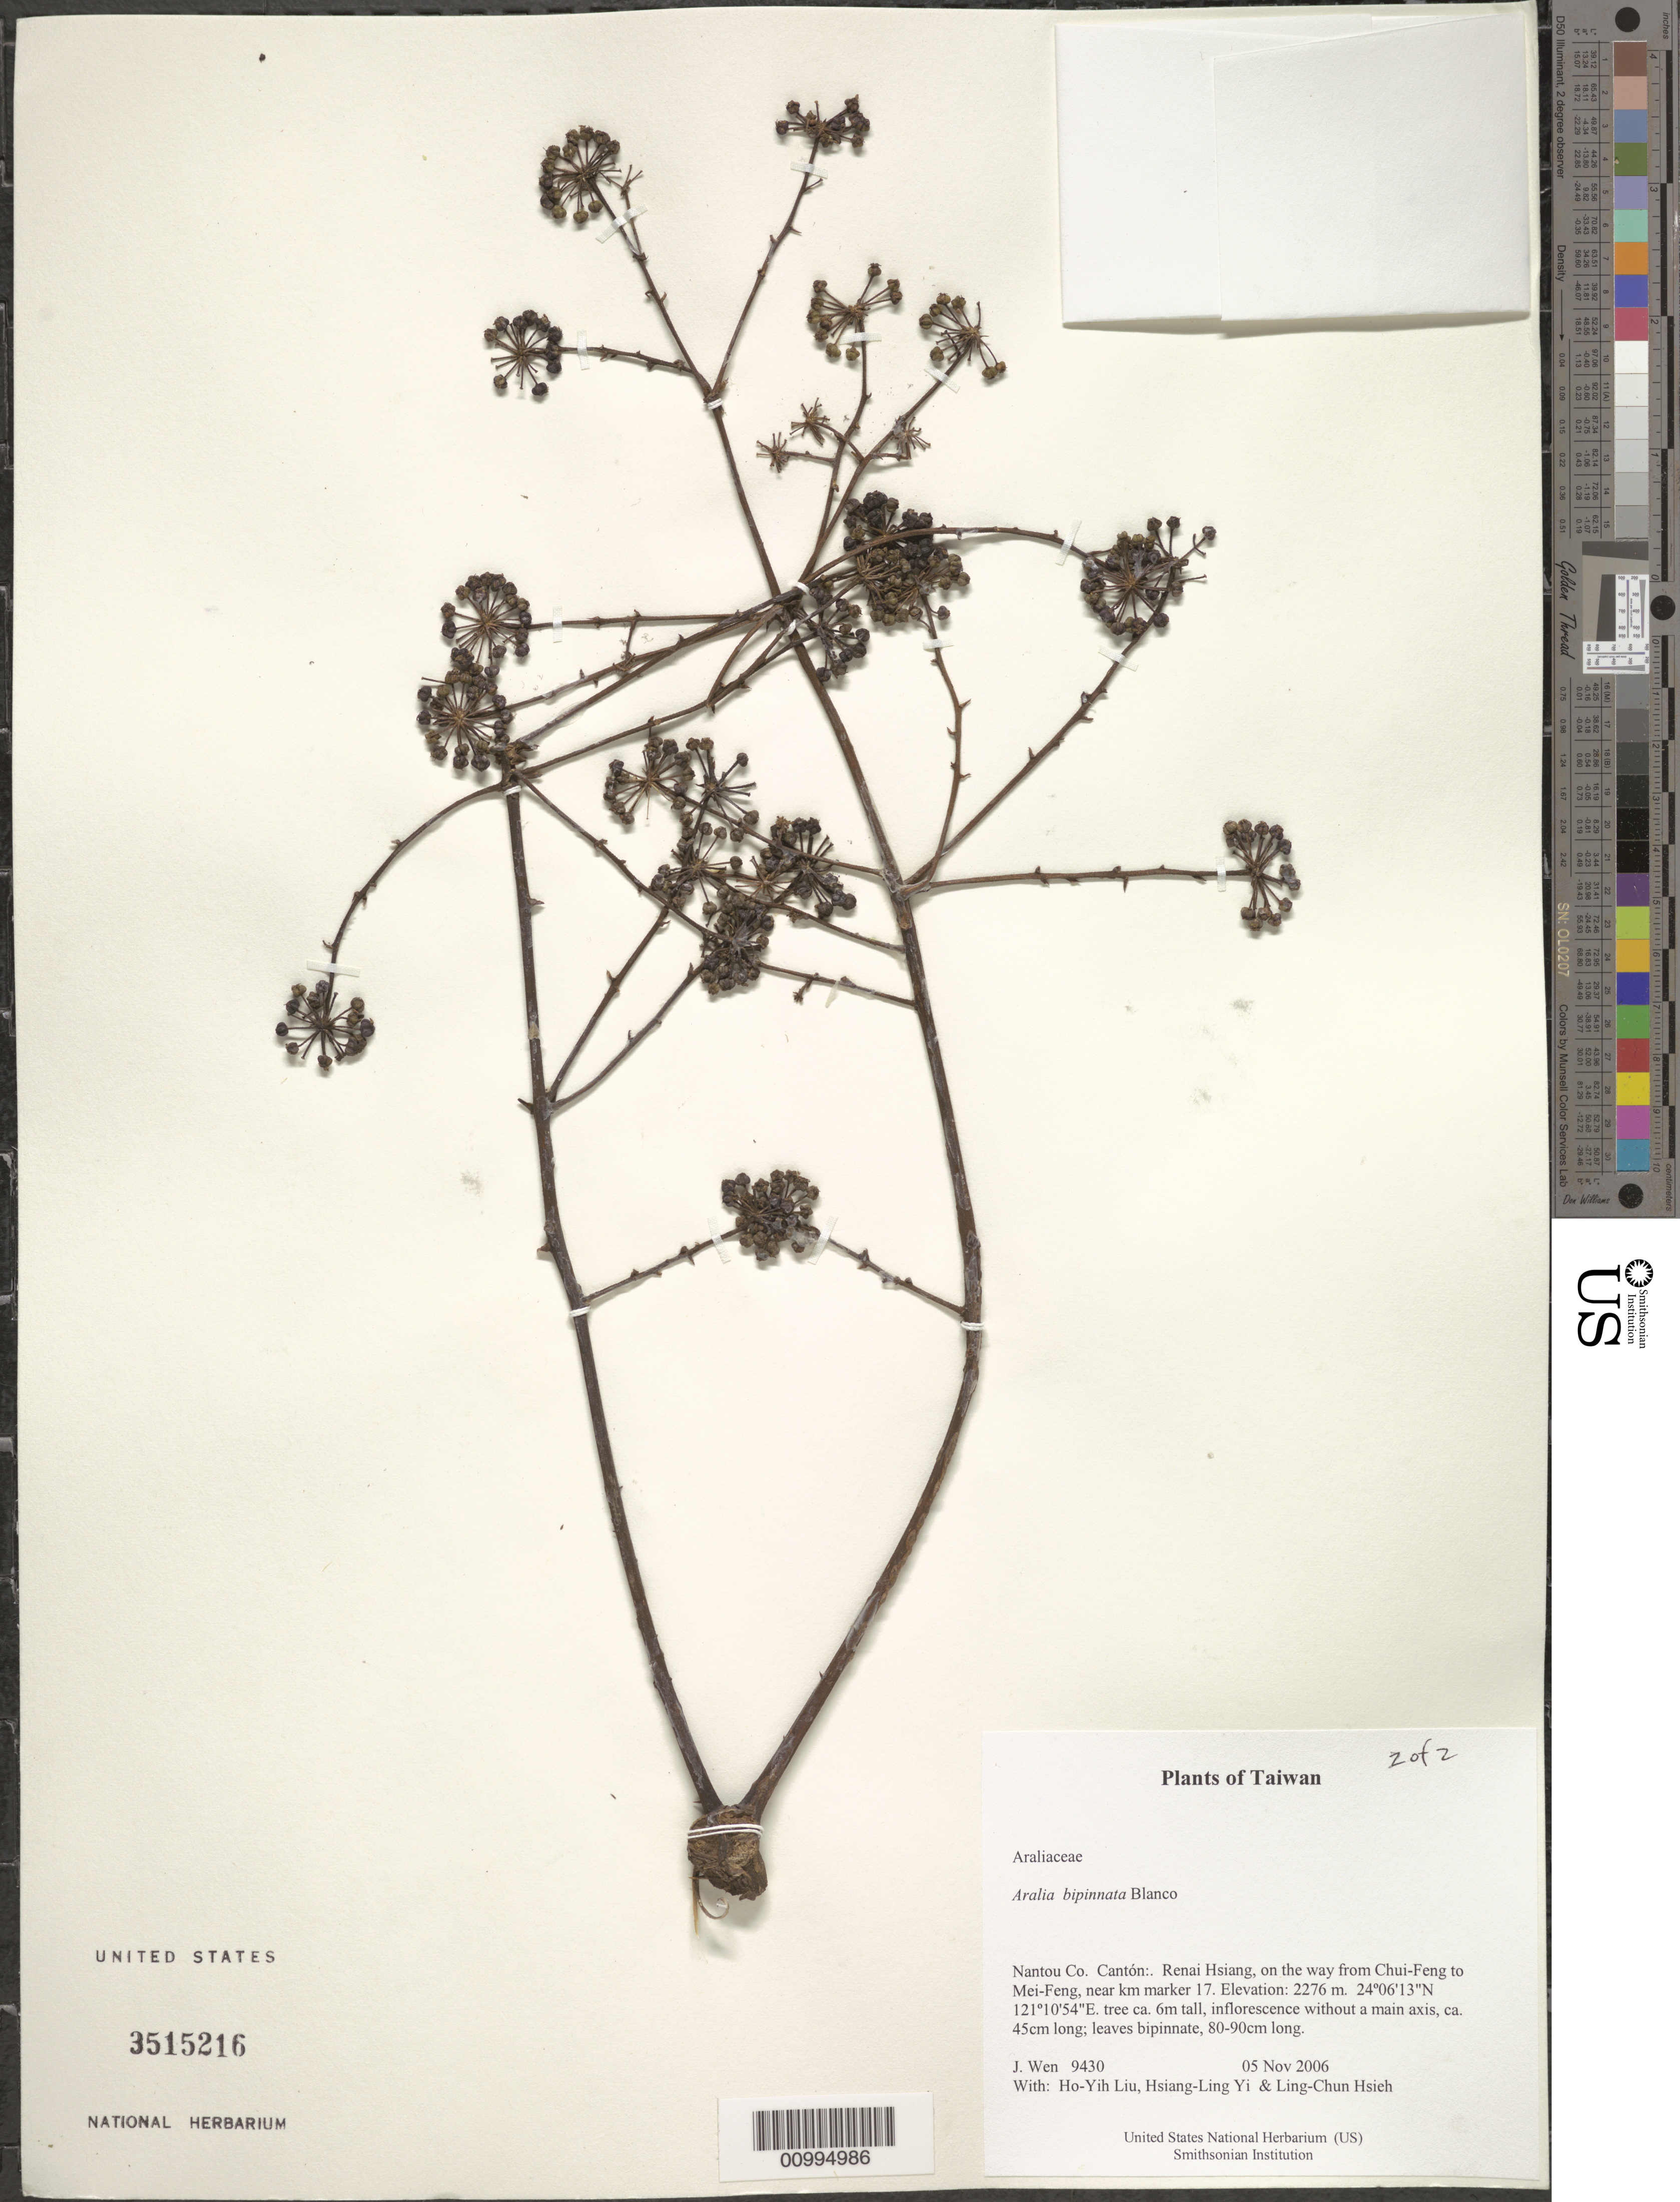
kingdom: Plantae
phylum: Tracheophyta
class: Magnoliopsida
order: Apiales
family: Araliaceae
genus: Aralia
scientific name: Aralia bipinnata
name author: Blanco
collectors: J. Wen, H. Liu, H. l. Yi & L. Hsieh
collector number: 9430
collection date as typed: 05 Nov 2006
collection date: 2006-11-05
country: Taiwan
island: Taiwan [Formosa]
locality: Renai Hsiang, on the way from Chui-Feng to Mei-Feng, near km marker 17.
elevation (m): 2276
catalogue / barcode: US 3515218